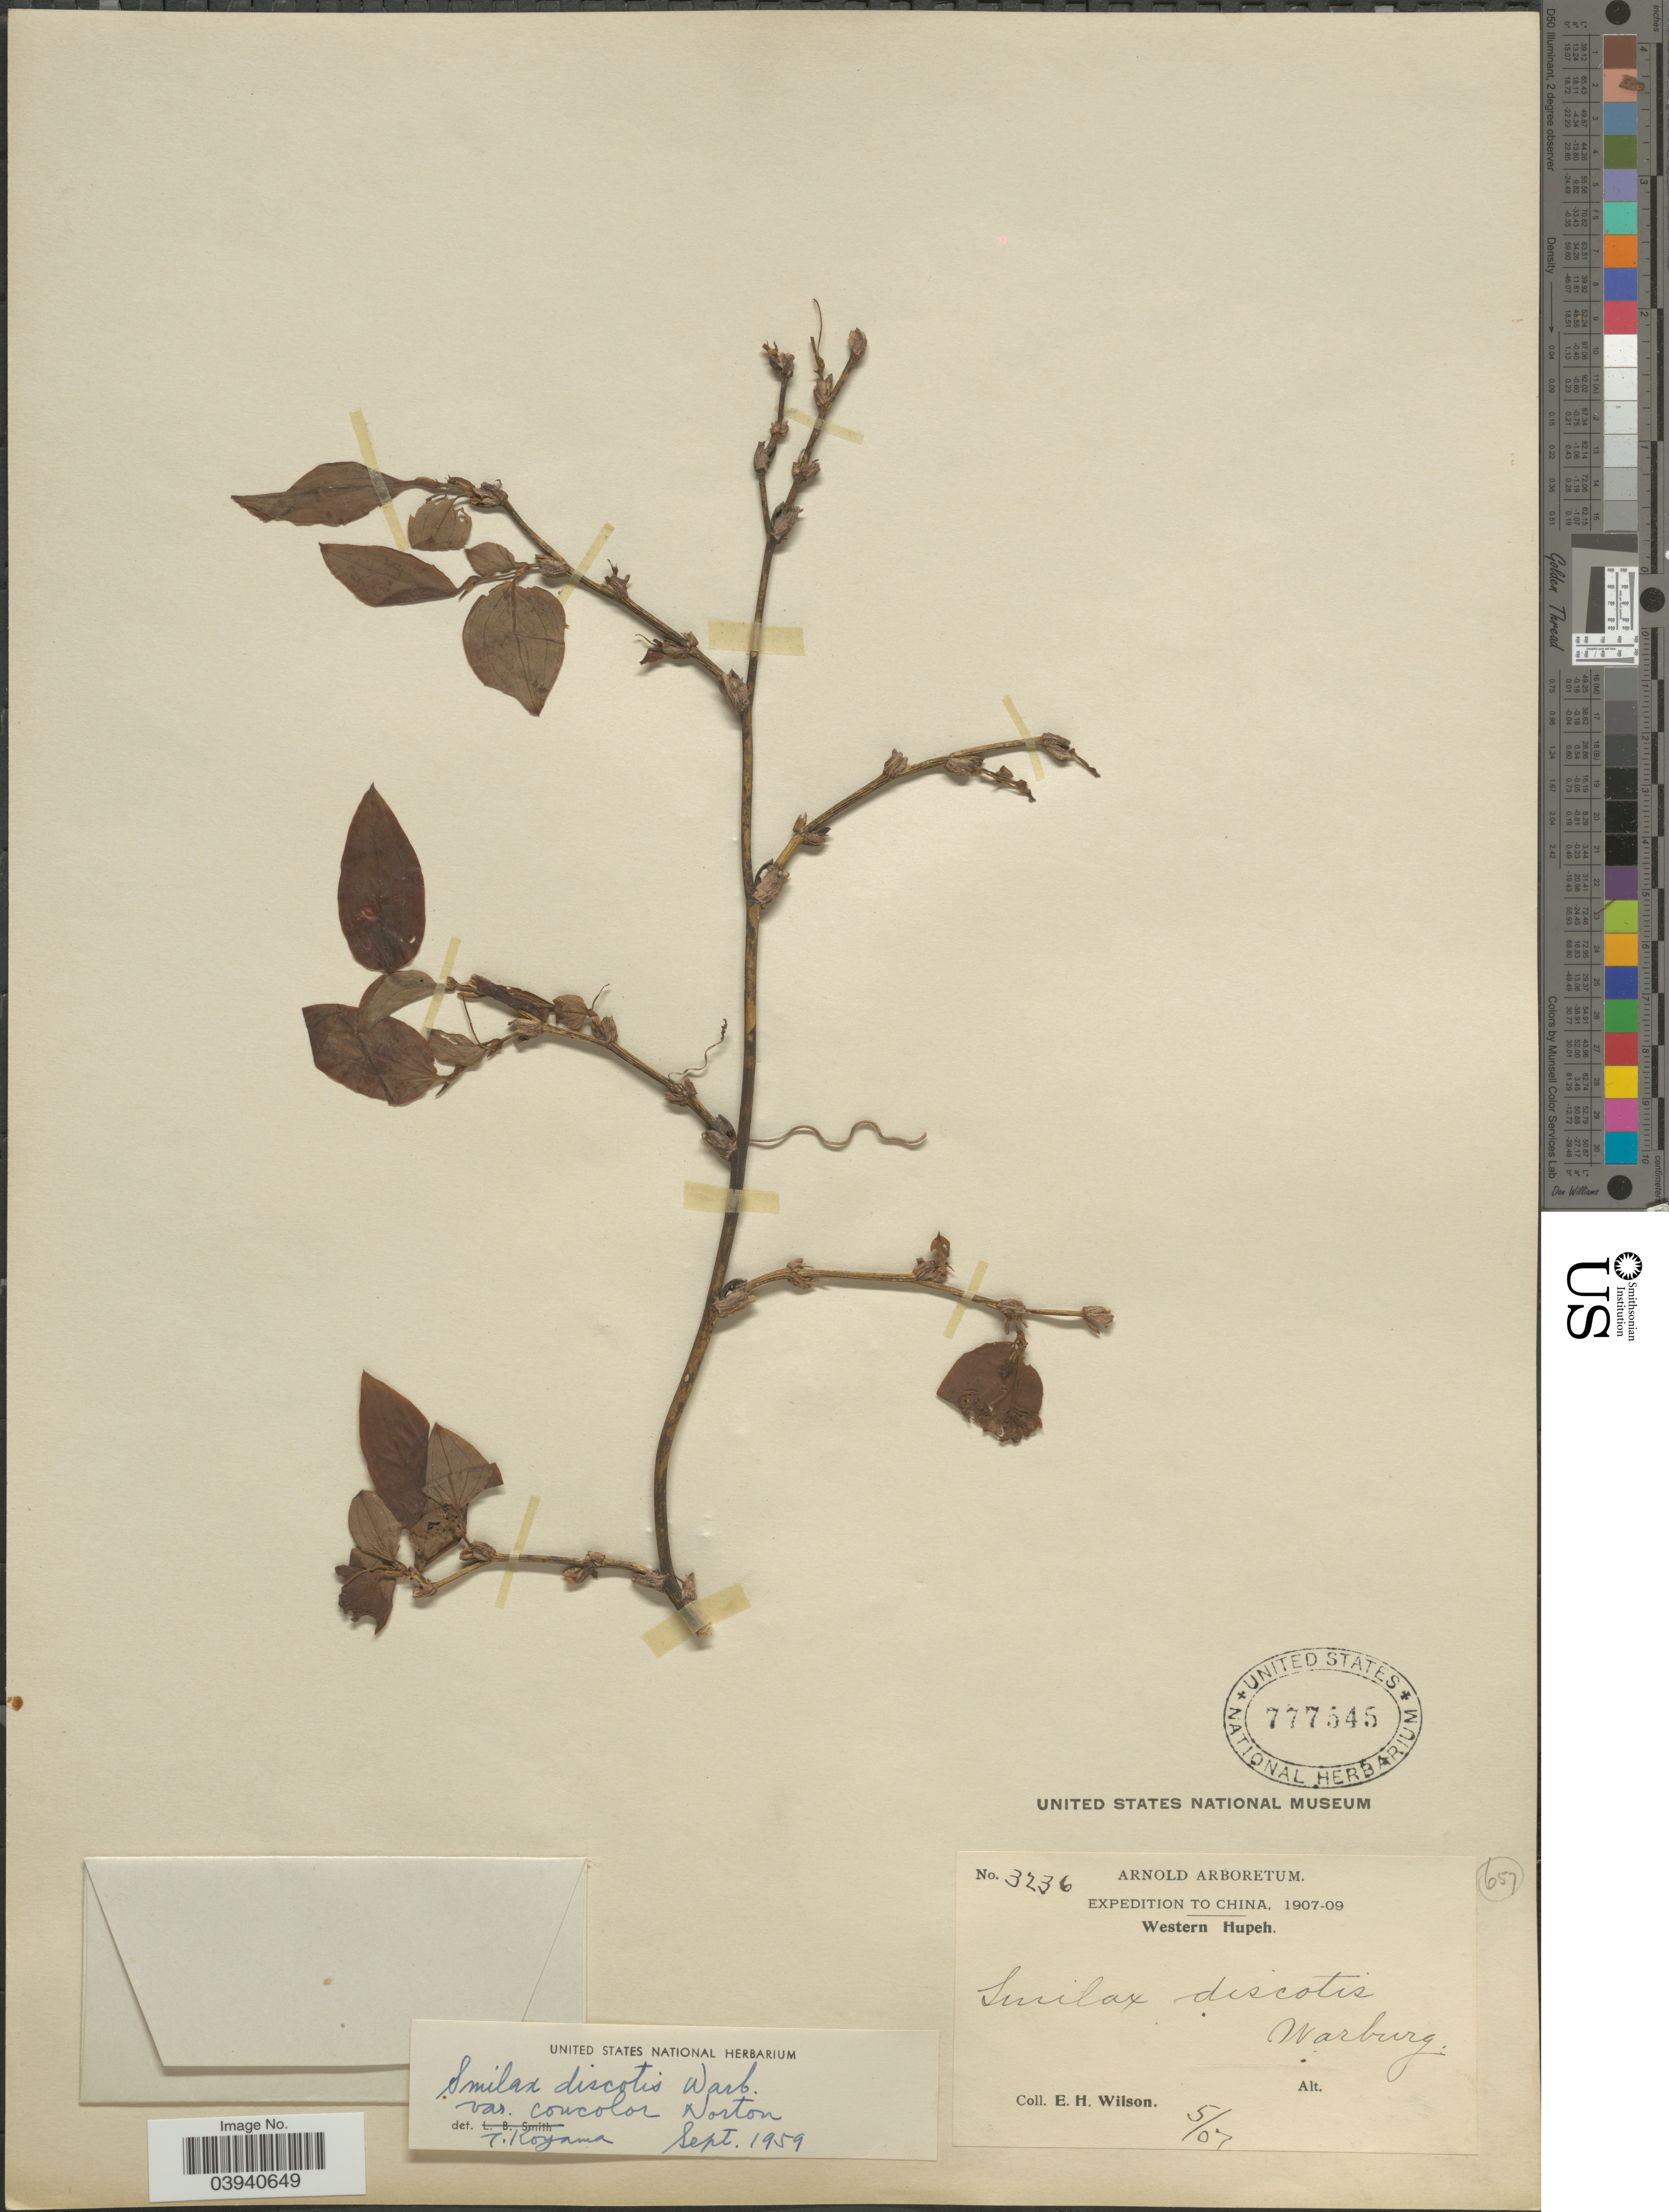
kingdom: Plantae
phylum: Tracheophyta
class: Liliopsida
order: Liliales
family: Smilacaceae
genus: Smilax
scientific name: Smilax discotis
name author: Warb.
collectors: E. Wilson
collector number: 3236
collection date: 1907-05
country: China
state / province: Hubei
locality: Western Hupeh.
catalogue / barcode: US 777545